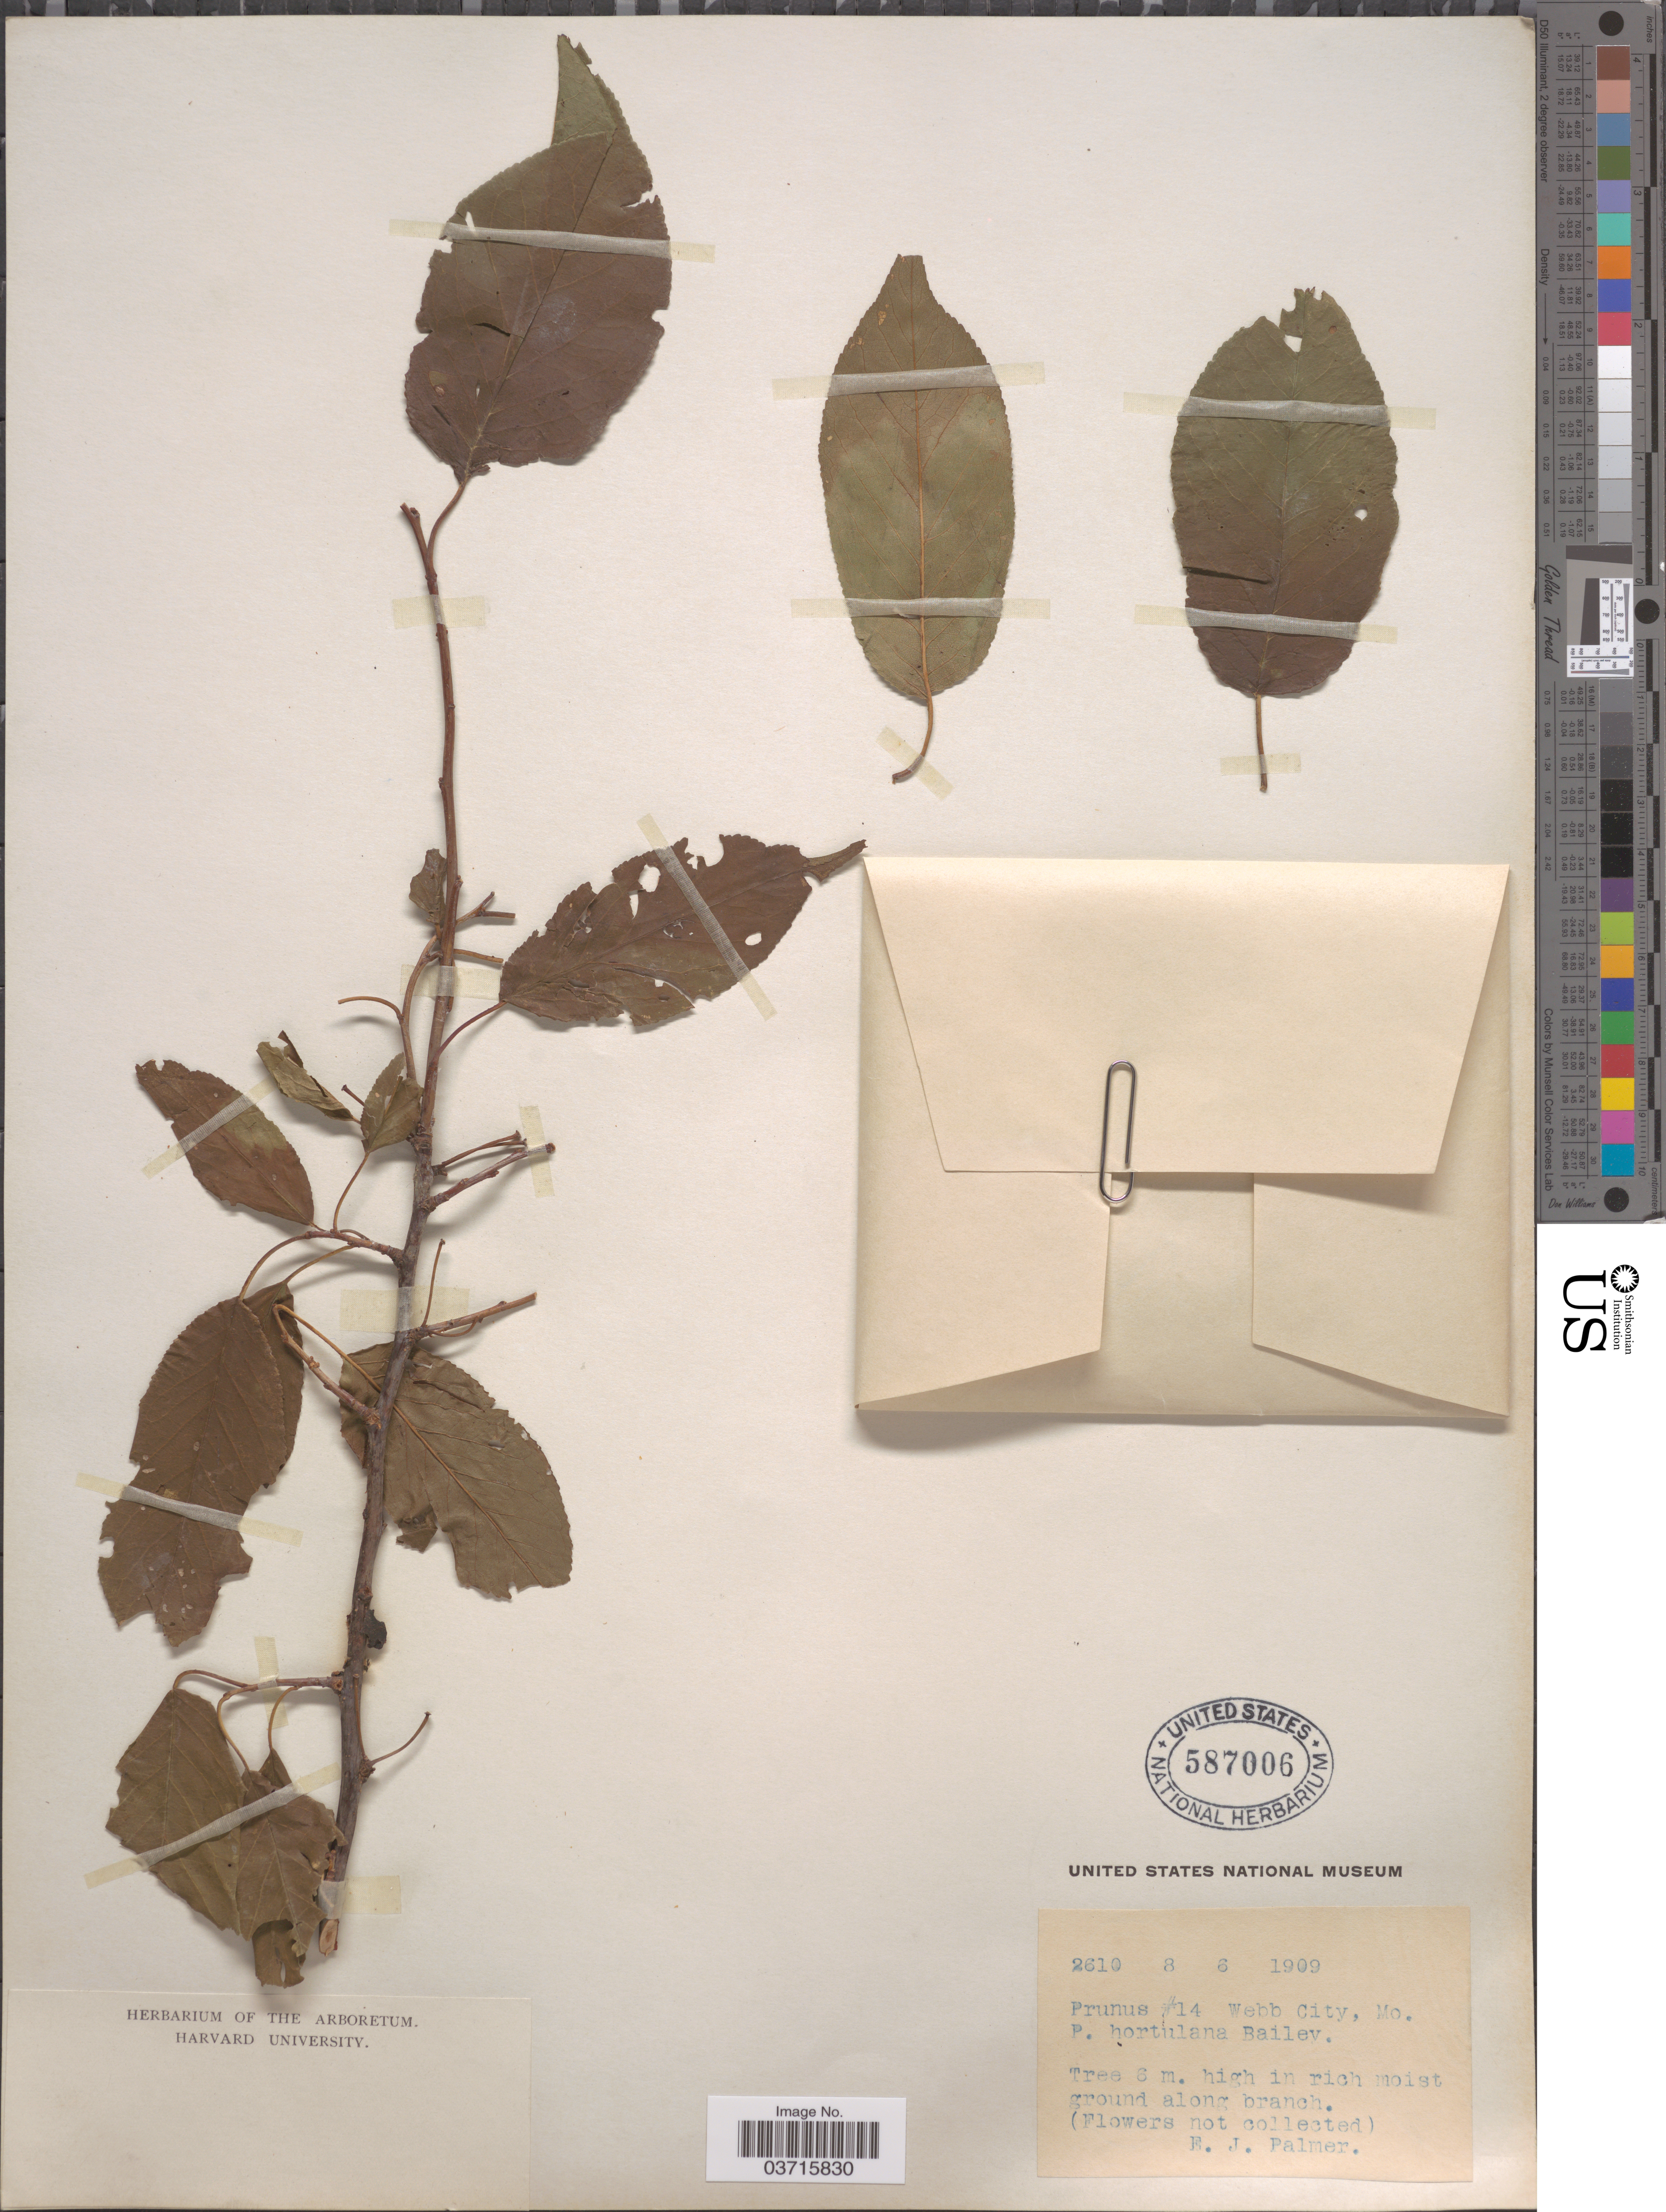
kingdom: Plantae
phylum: Tracheophyta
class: Magnoliopsida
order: Rosales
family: Rosaceae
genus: Prunus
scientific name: Prunus hortulana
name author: L.H. Bailey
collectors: E. J. Palmer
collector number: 2610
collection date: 1909-08-06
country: United States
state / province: Missouri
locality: Webb City.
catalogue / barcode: US 587006